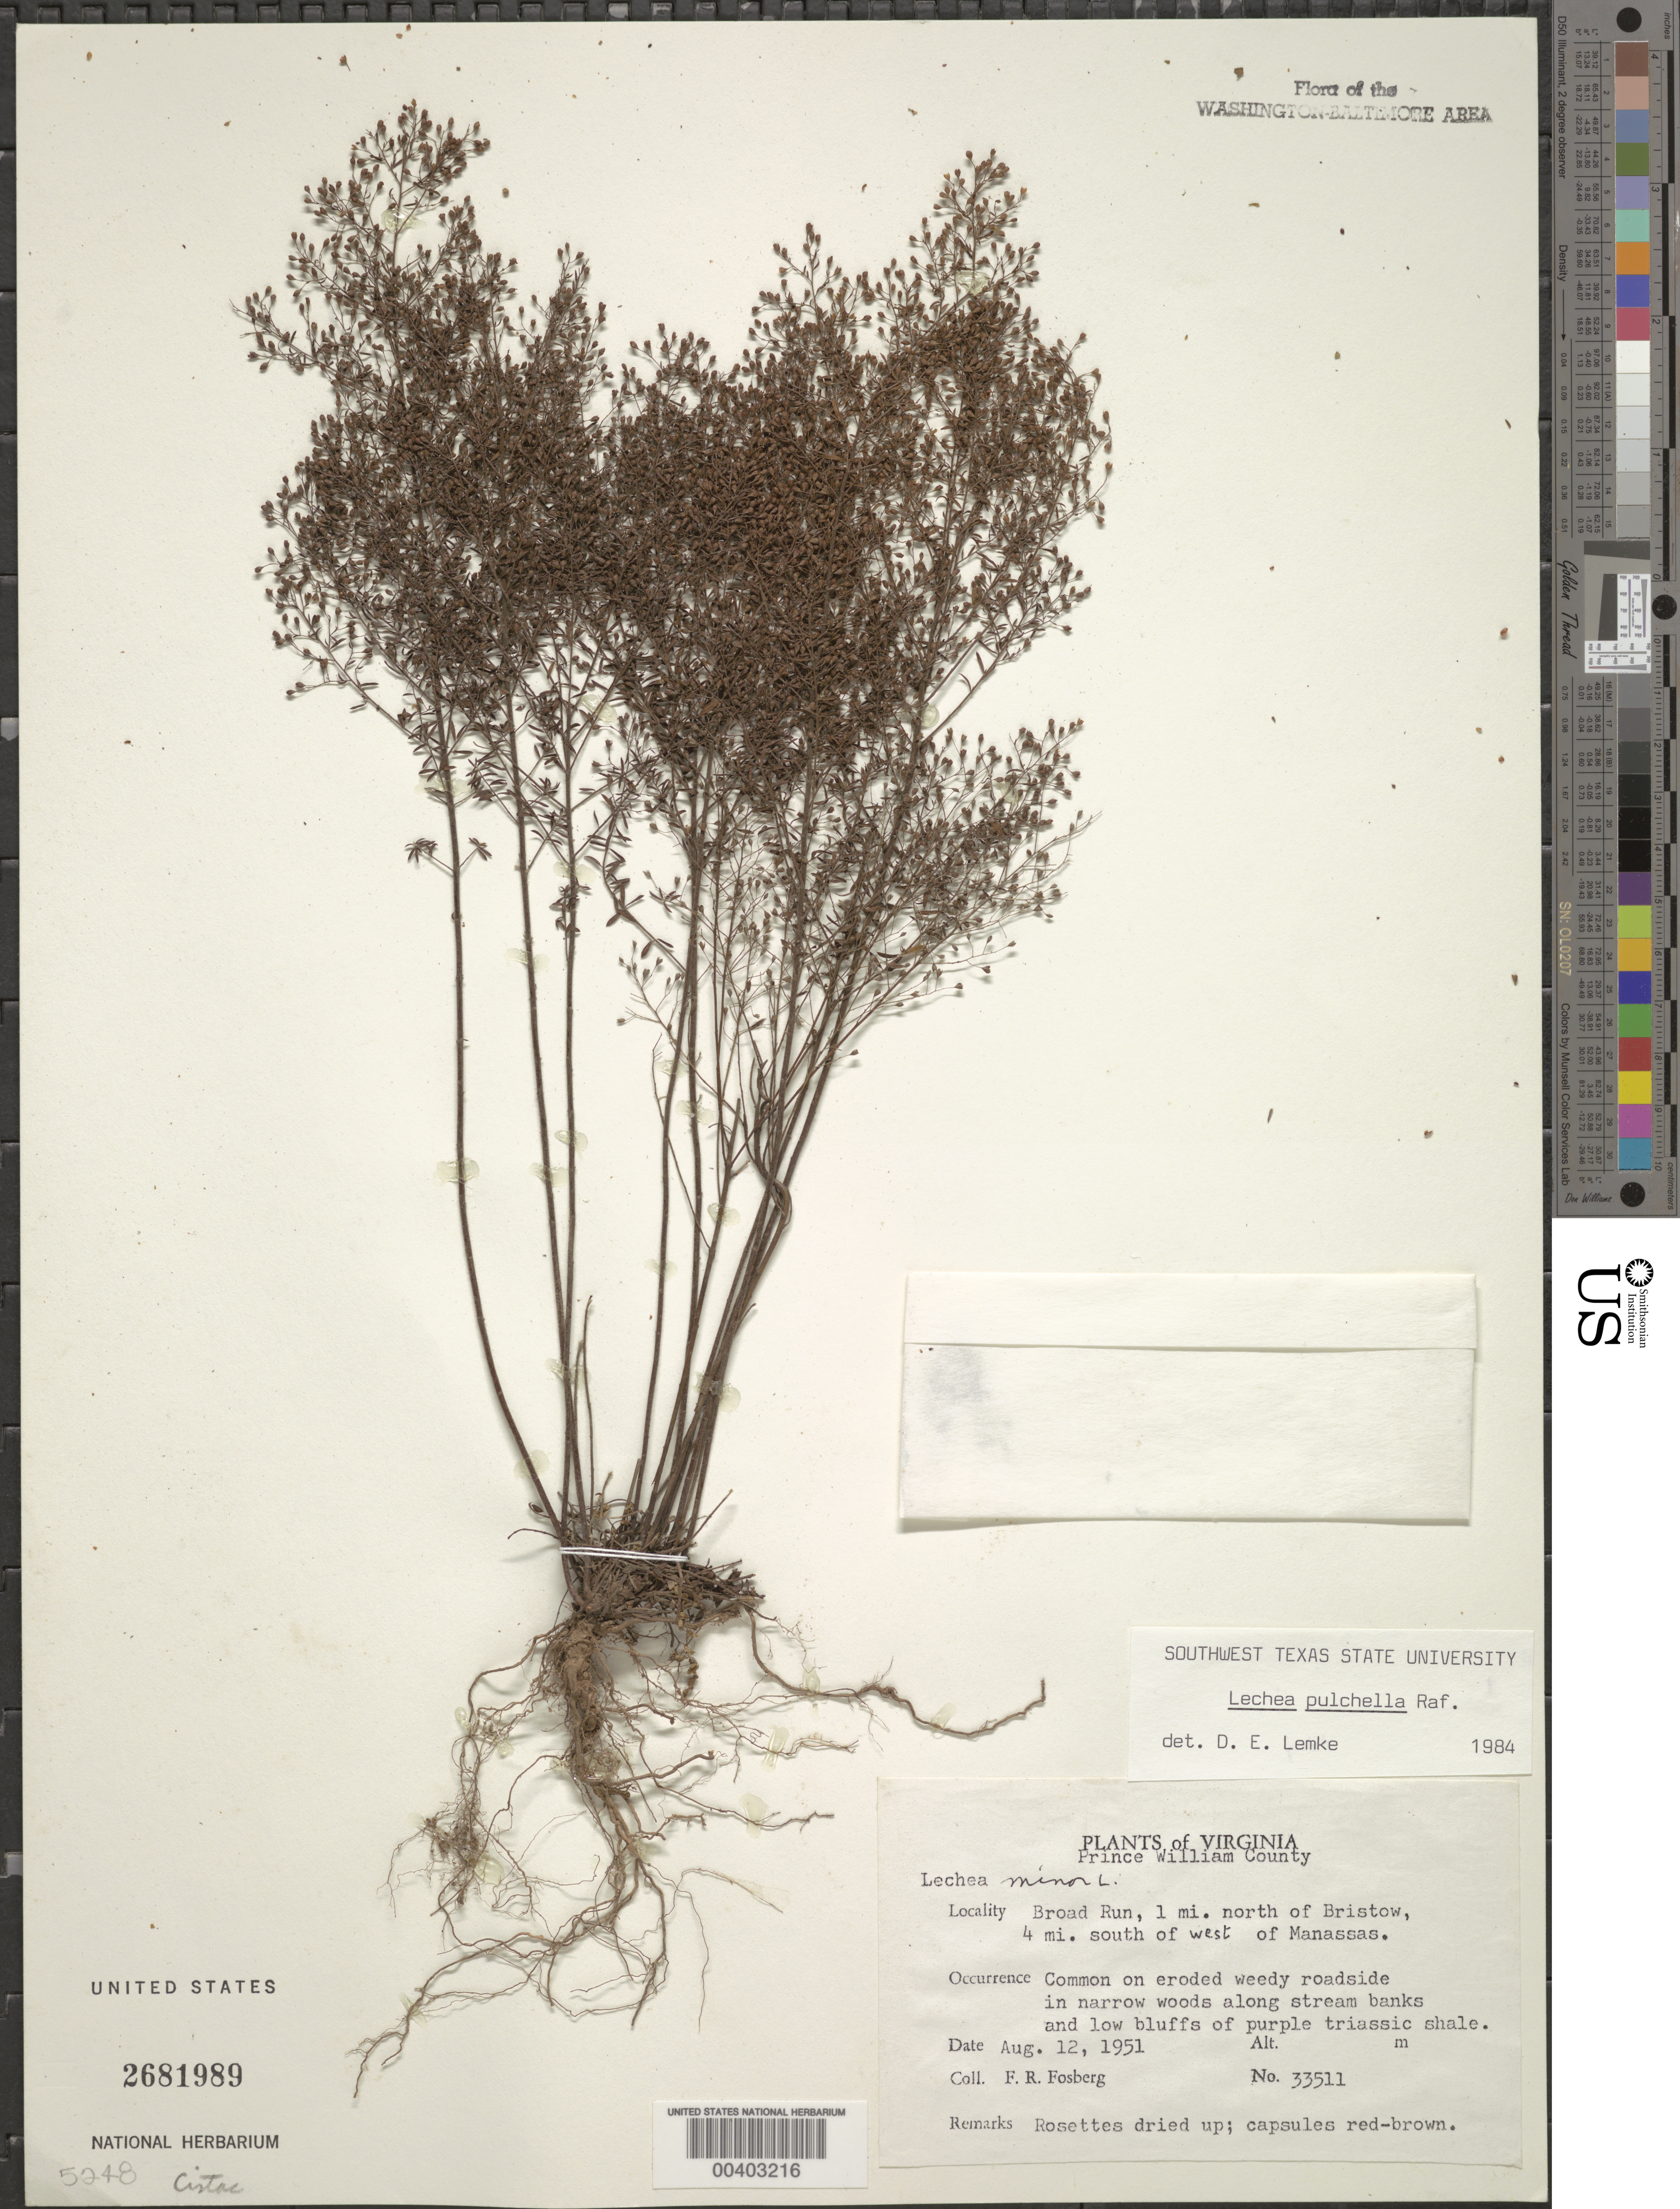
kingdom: Plantae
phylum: Tracheophyta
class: Magnoliopsida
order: Malvales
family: Cistaceae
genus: Lechea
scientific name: Lechea pulchella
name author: Raf.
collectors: F. R. Fosberg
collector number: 33511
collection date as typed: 12 Aug 1951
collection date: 1951-08-12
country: United States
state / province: Virginia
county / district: Prince William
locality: Broad Run, north of Bristow, southwest of Manassas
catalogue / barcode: US 2681989